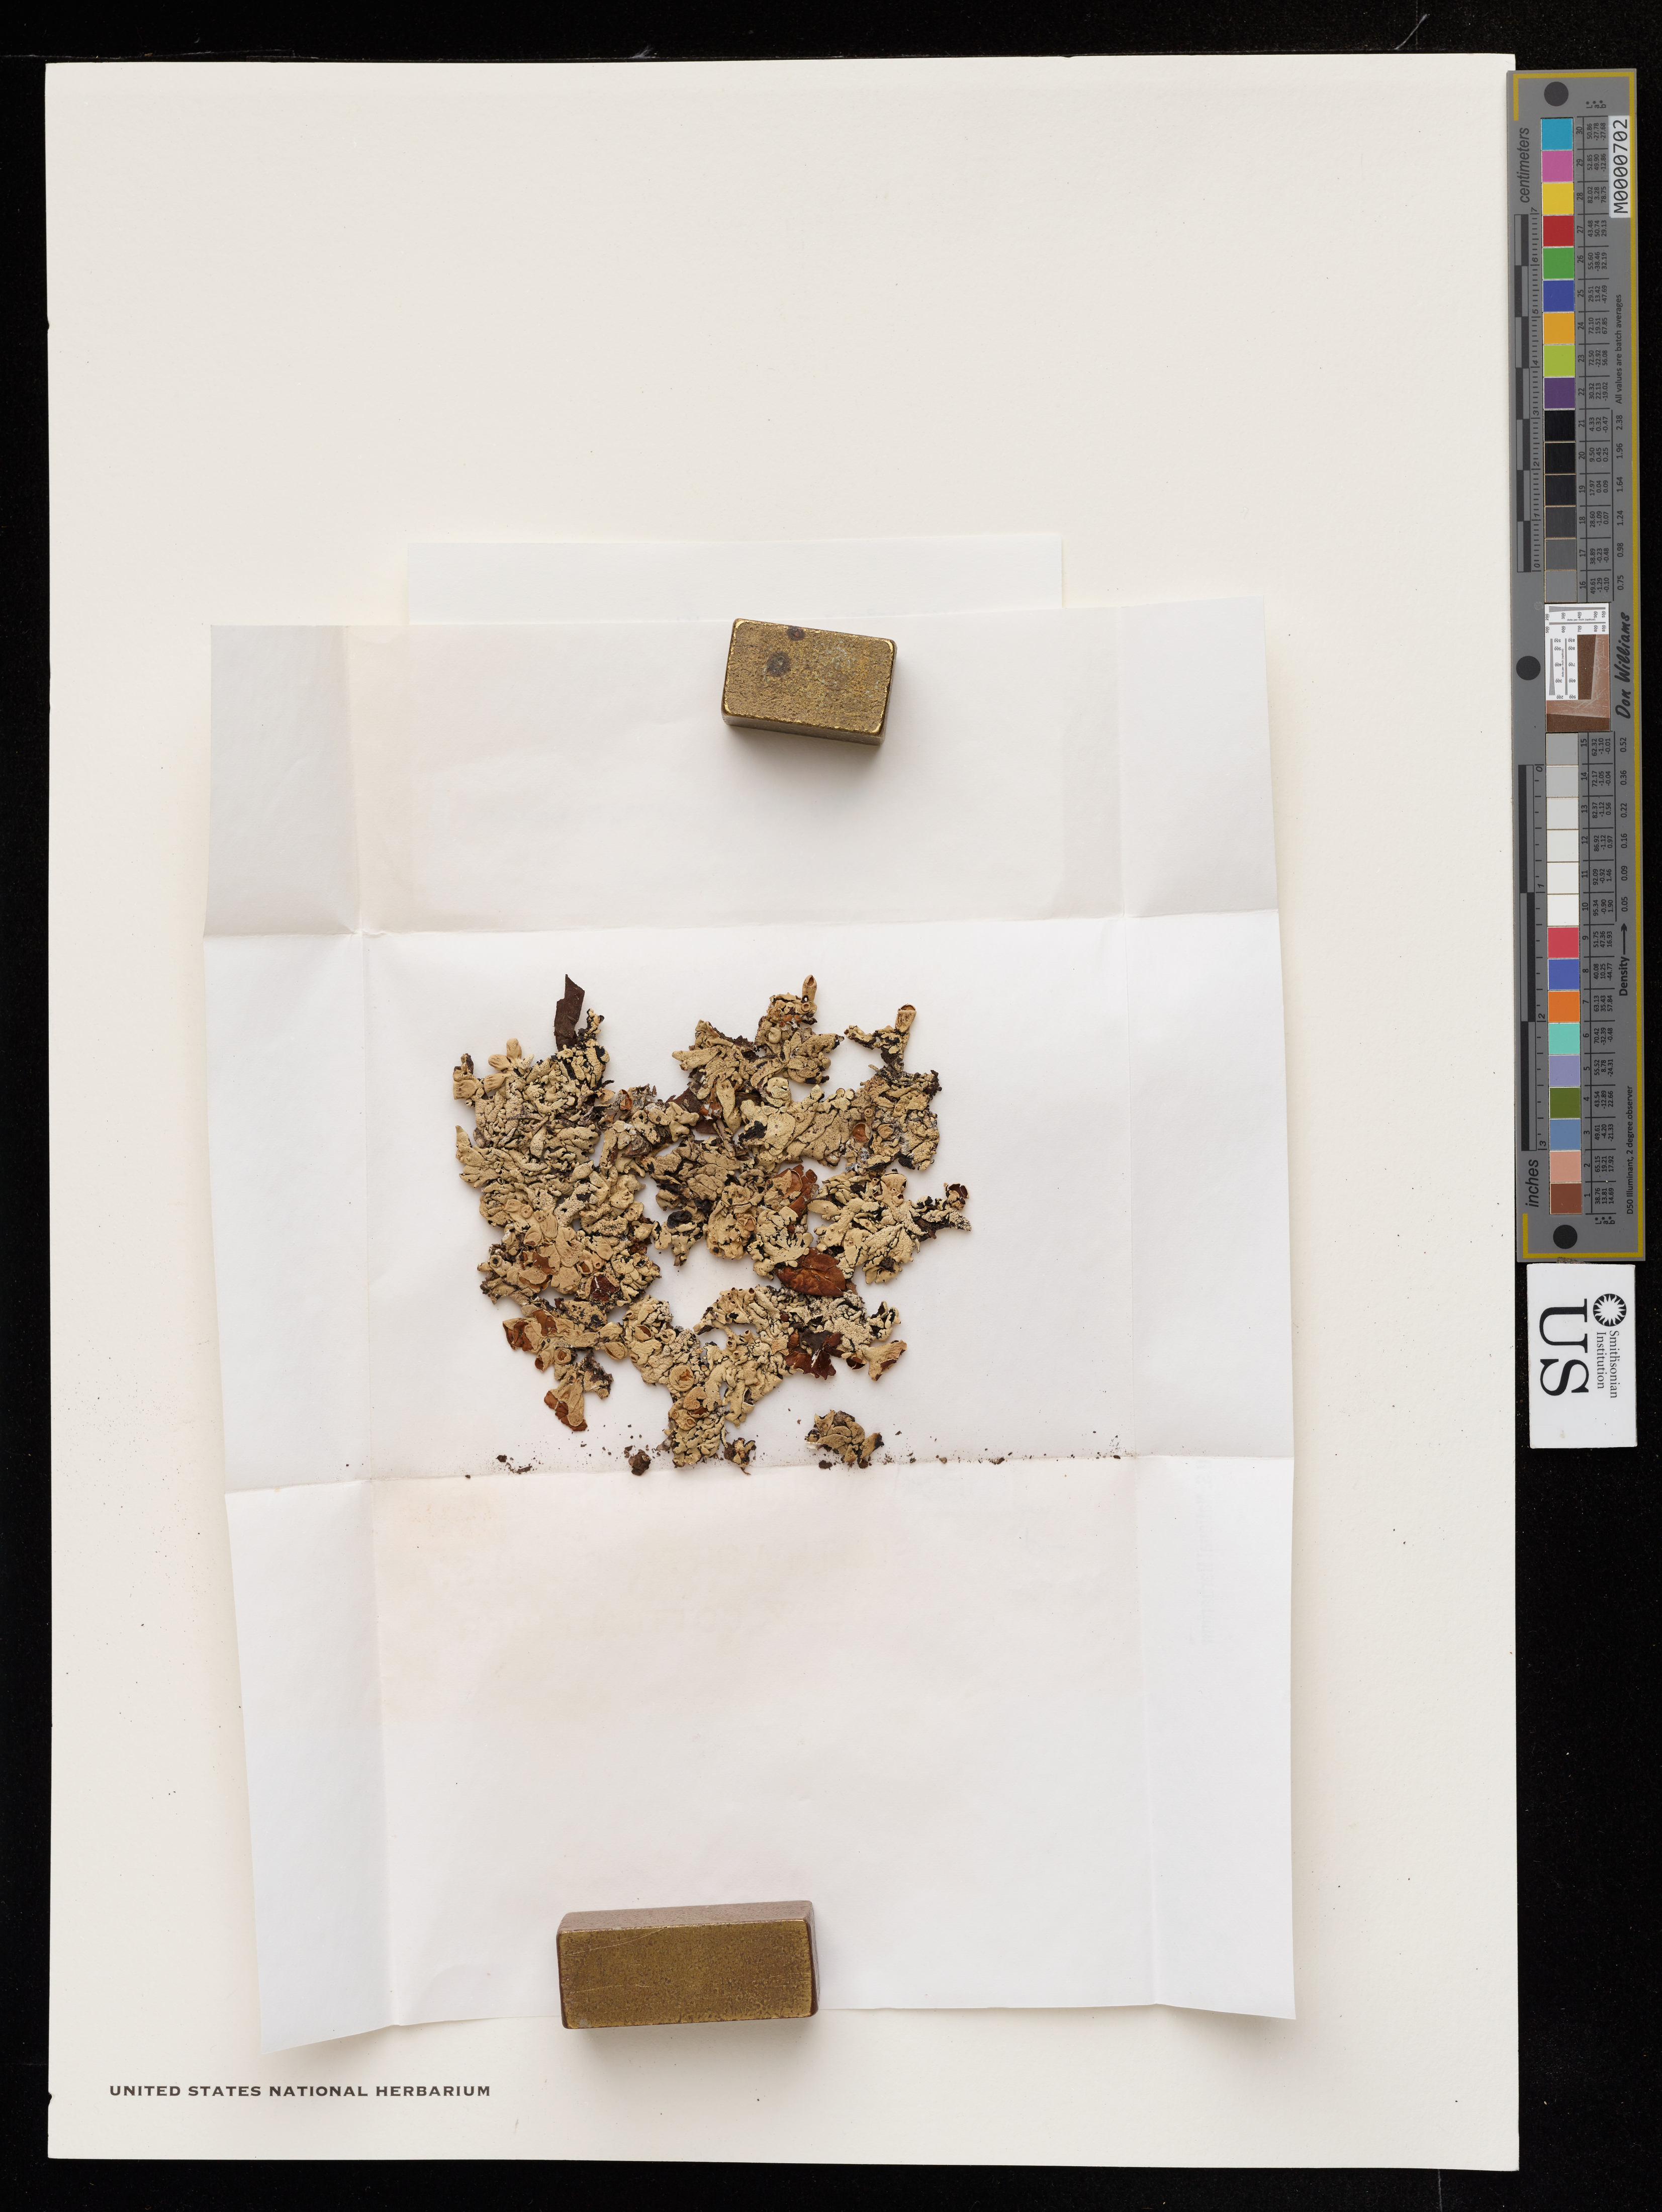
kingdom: Fungi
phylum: Ascomycota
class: Lecanoromycetes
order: Lecanorales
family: Parmeliaceae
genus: Hypogymnia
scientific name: Hypogymnia occidentalis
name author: L.H. Pike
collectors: M. Hale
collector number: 51971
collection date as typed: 02 Aug 1978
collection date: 1978-08-02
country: United States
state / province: California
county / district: Plumas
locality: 5 mi nw of greenville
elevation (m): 0